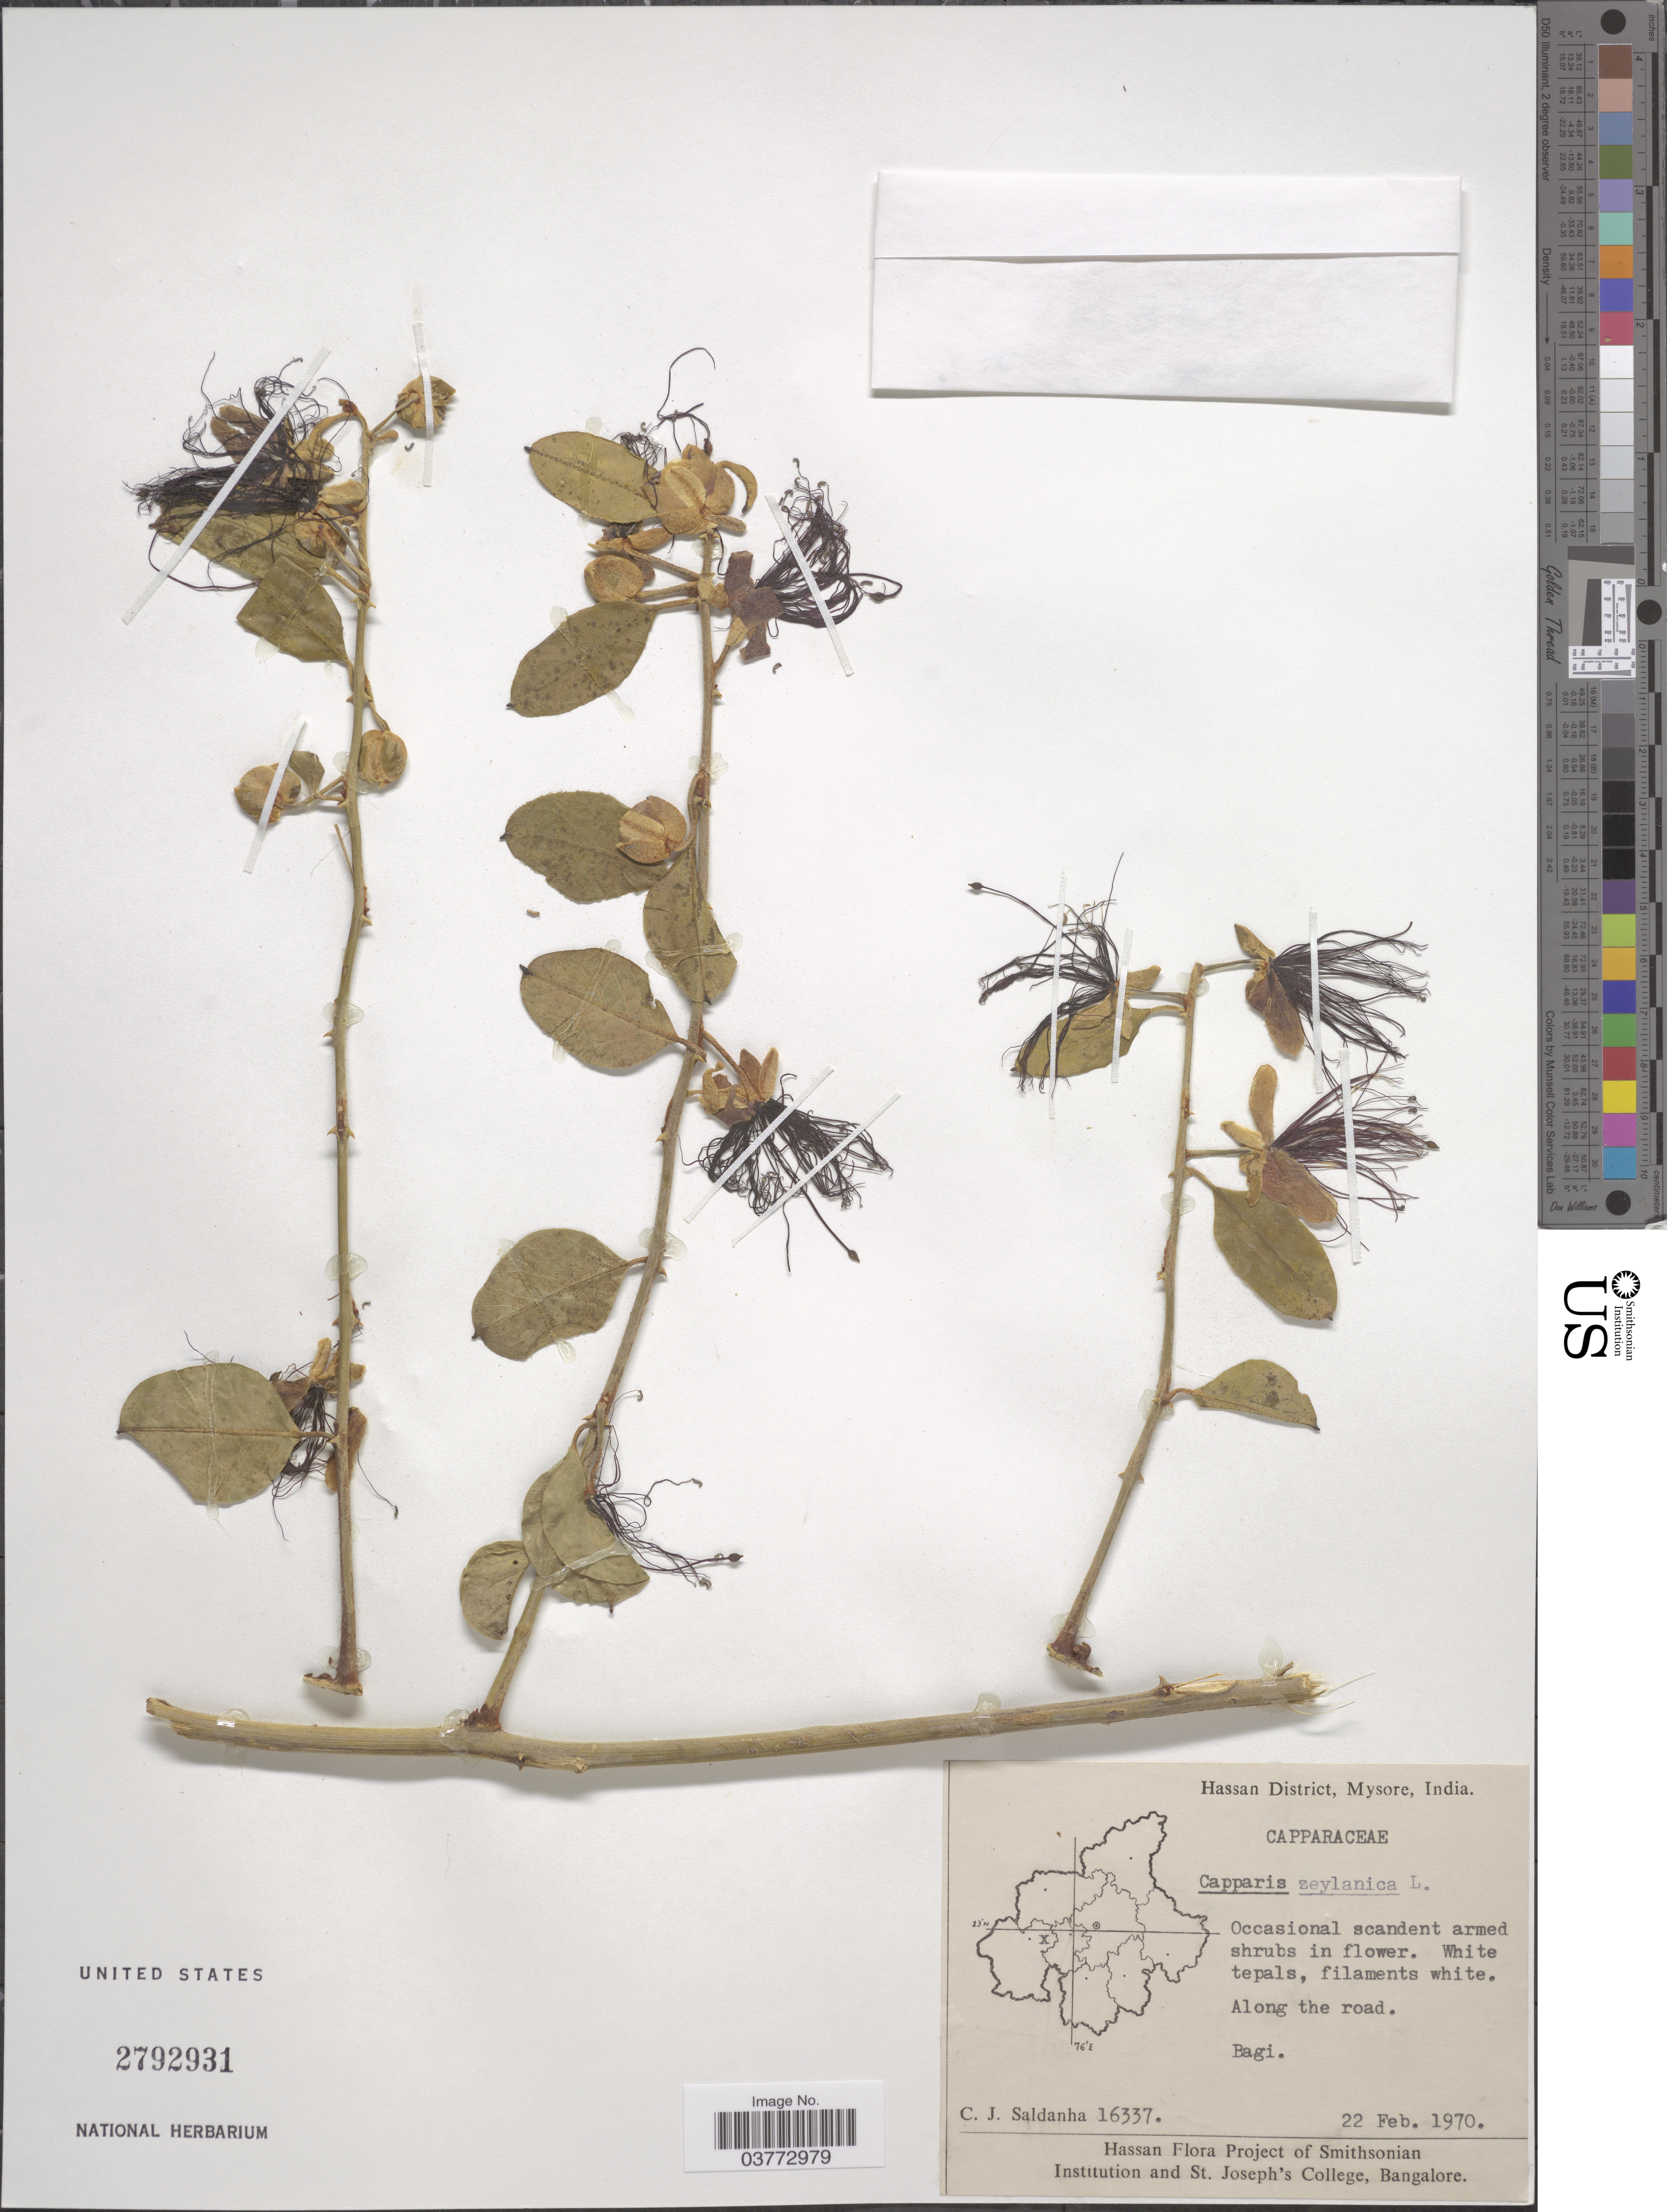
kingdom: Plantae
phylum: Tracheophyta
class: Magnoliopsida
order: Brassicales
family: Capparaceae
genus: Capparis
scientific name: Capparis zeylanica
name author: L.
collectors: C. J. Saldanha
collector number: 16337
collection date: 1970-02-22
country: India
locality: Hassan District, Mysore. Along the road. Bagi.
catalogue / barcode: US 2792931